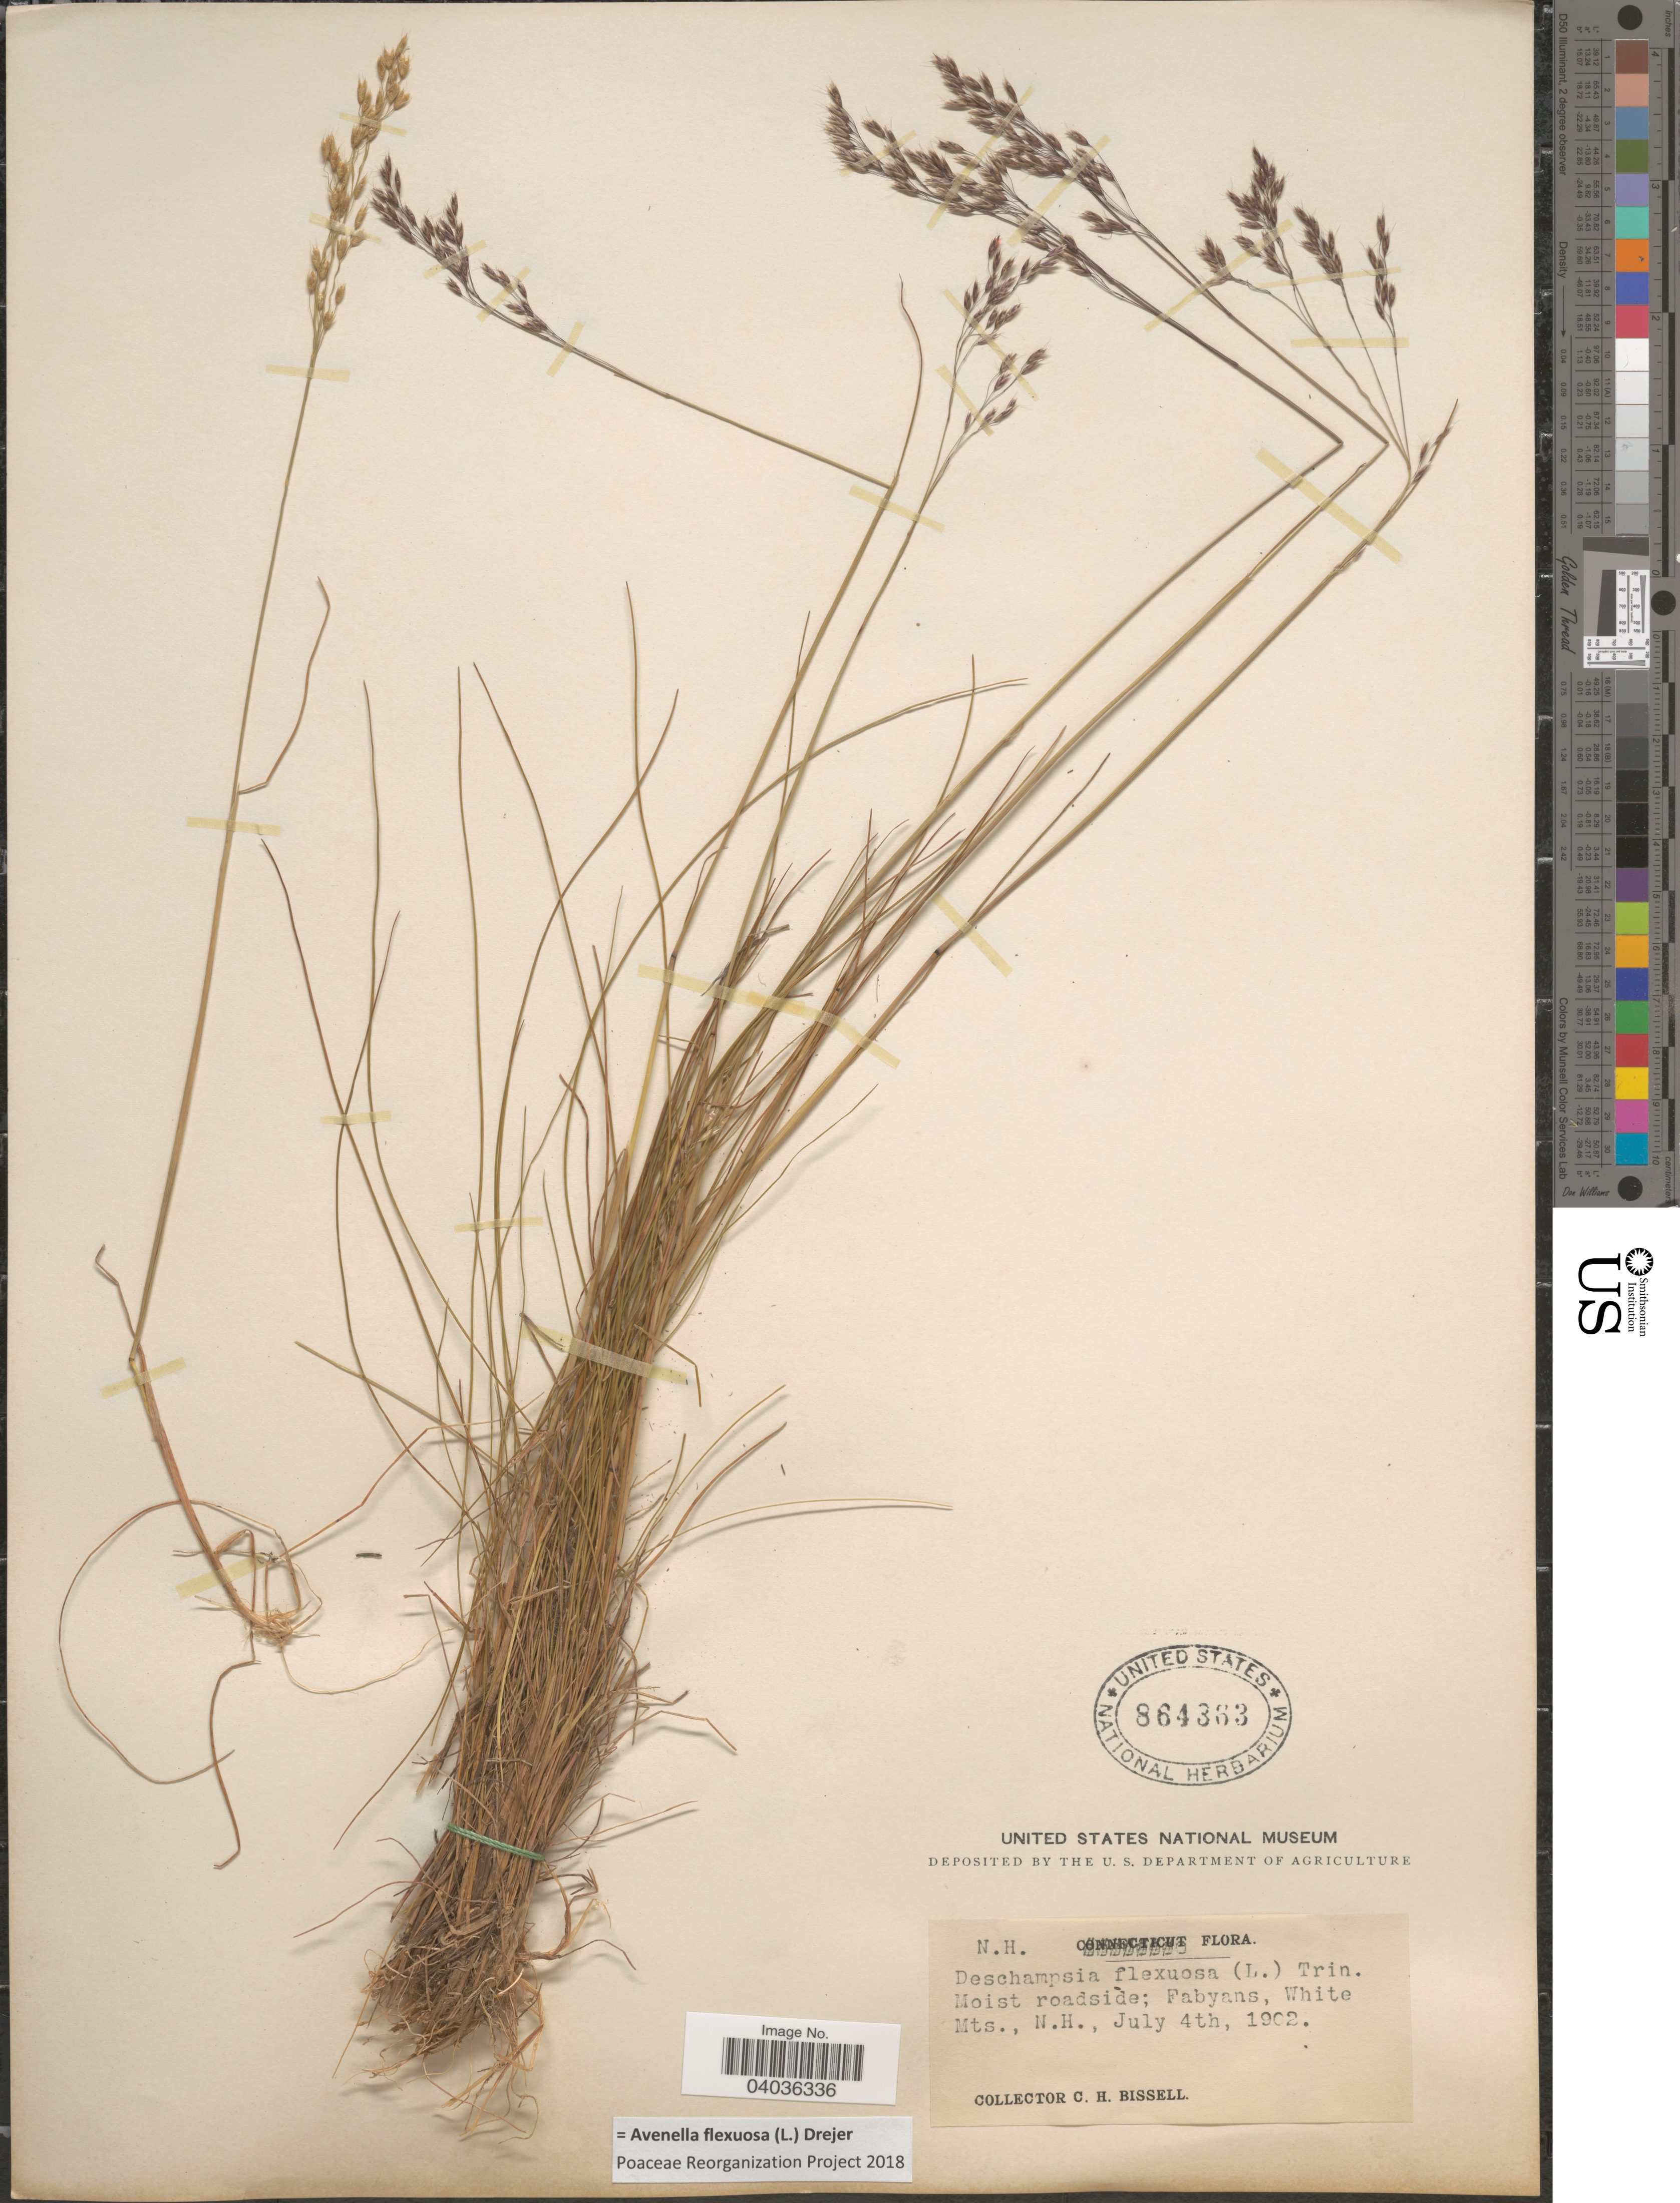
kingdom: Plantae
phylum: Tracheophyta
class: Liliopsida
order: Poales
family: Poaceae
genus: Avenella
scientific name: Avenella flexuosa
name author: (L.) Drejer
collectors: C. Bissell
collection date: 1902-07-04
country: United States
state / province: New Hampshire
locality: Moist roadside; Fabyans, White Mts.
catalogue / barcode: US 864363